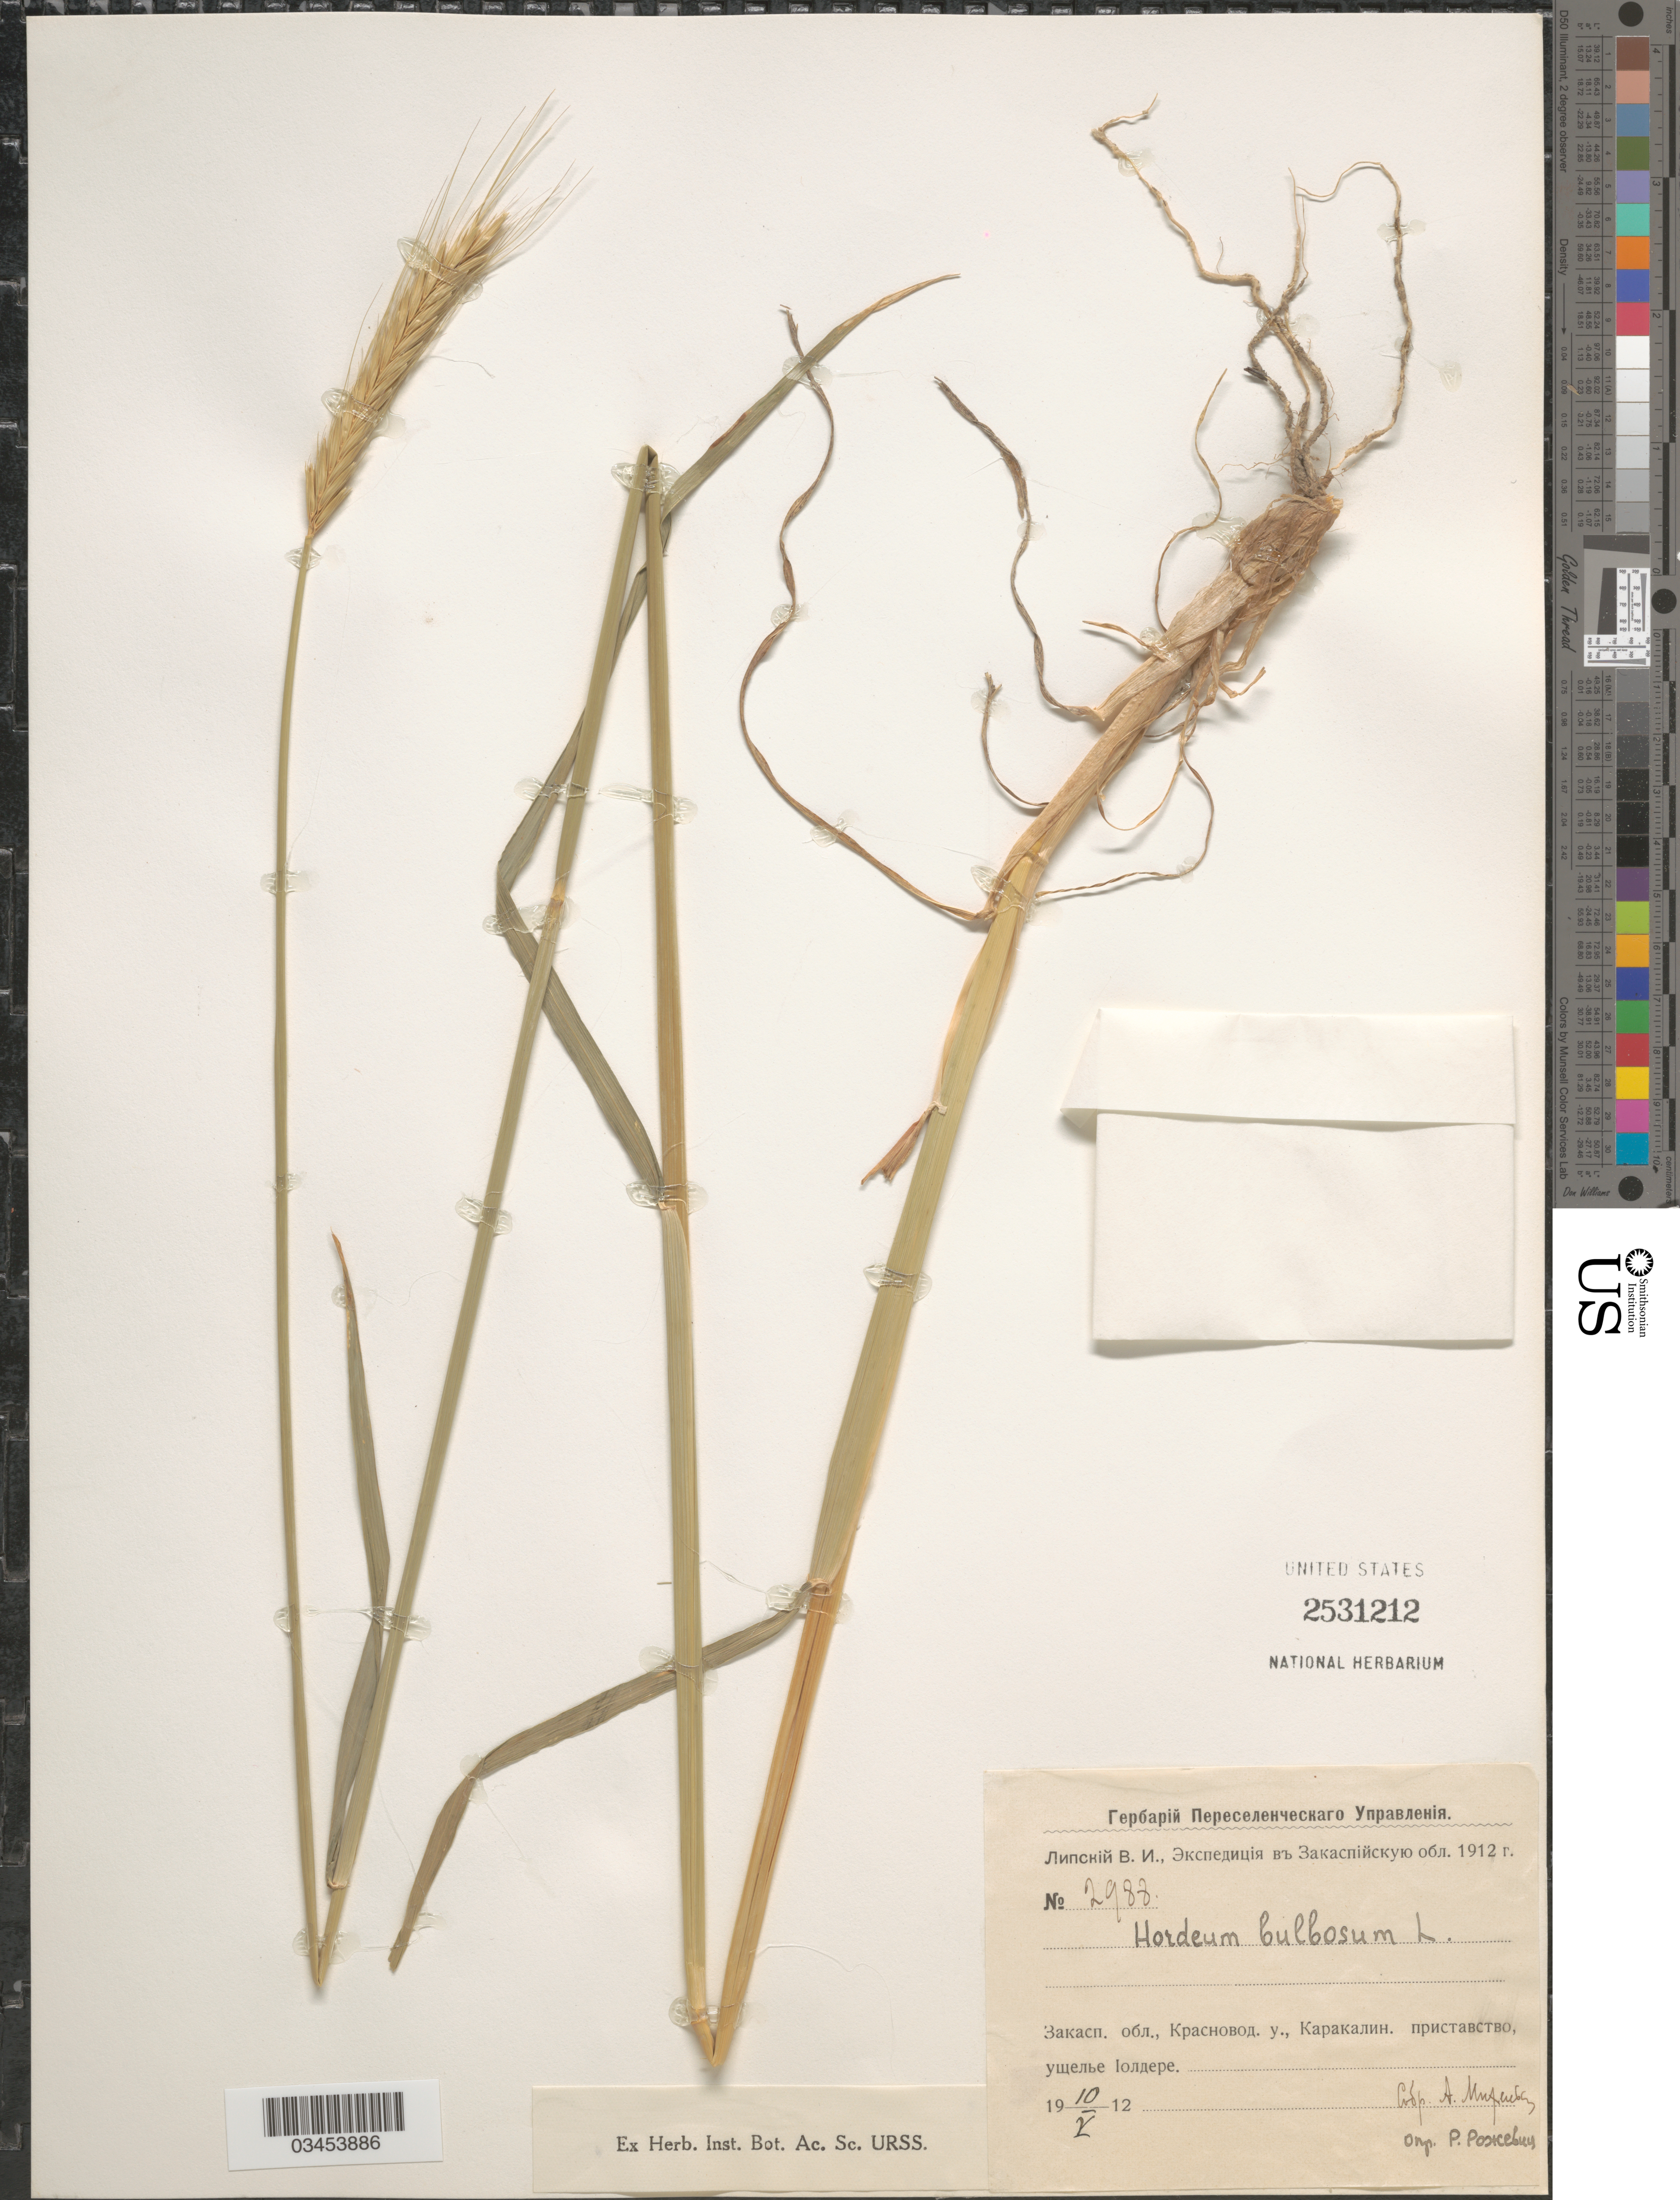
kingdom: Plantae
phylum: Tracheophyta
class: Liliopsida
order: Poales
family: Poaceae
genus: Hordeum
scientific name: Hordeum bulbosum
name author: L.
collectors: A. Mikhelson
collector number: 2988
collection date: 1912-05-10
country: Turkmenistan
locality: Ioldere gorge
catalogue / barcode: US 2531212